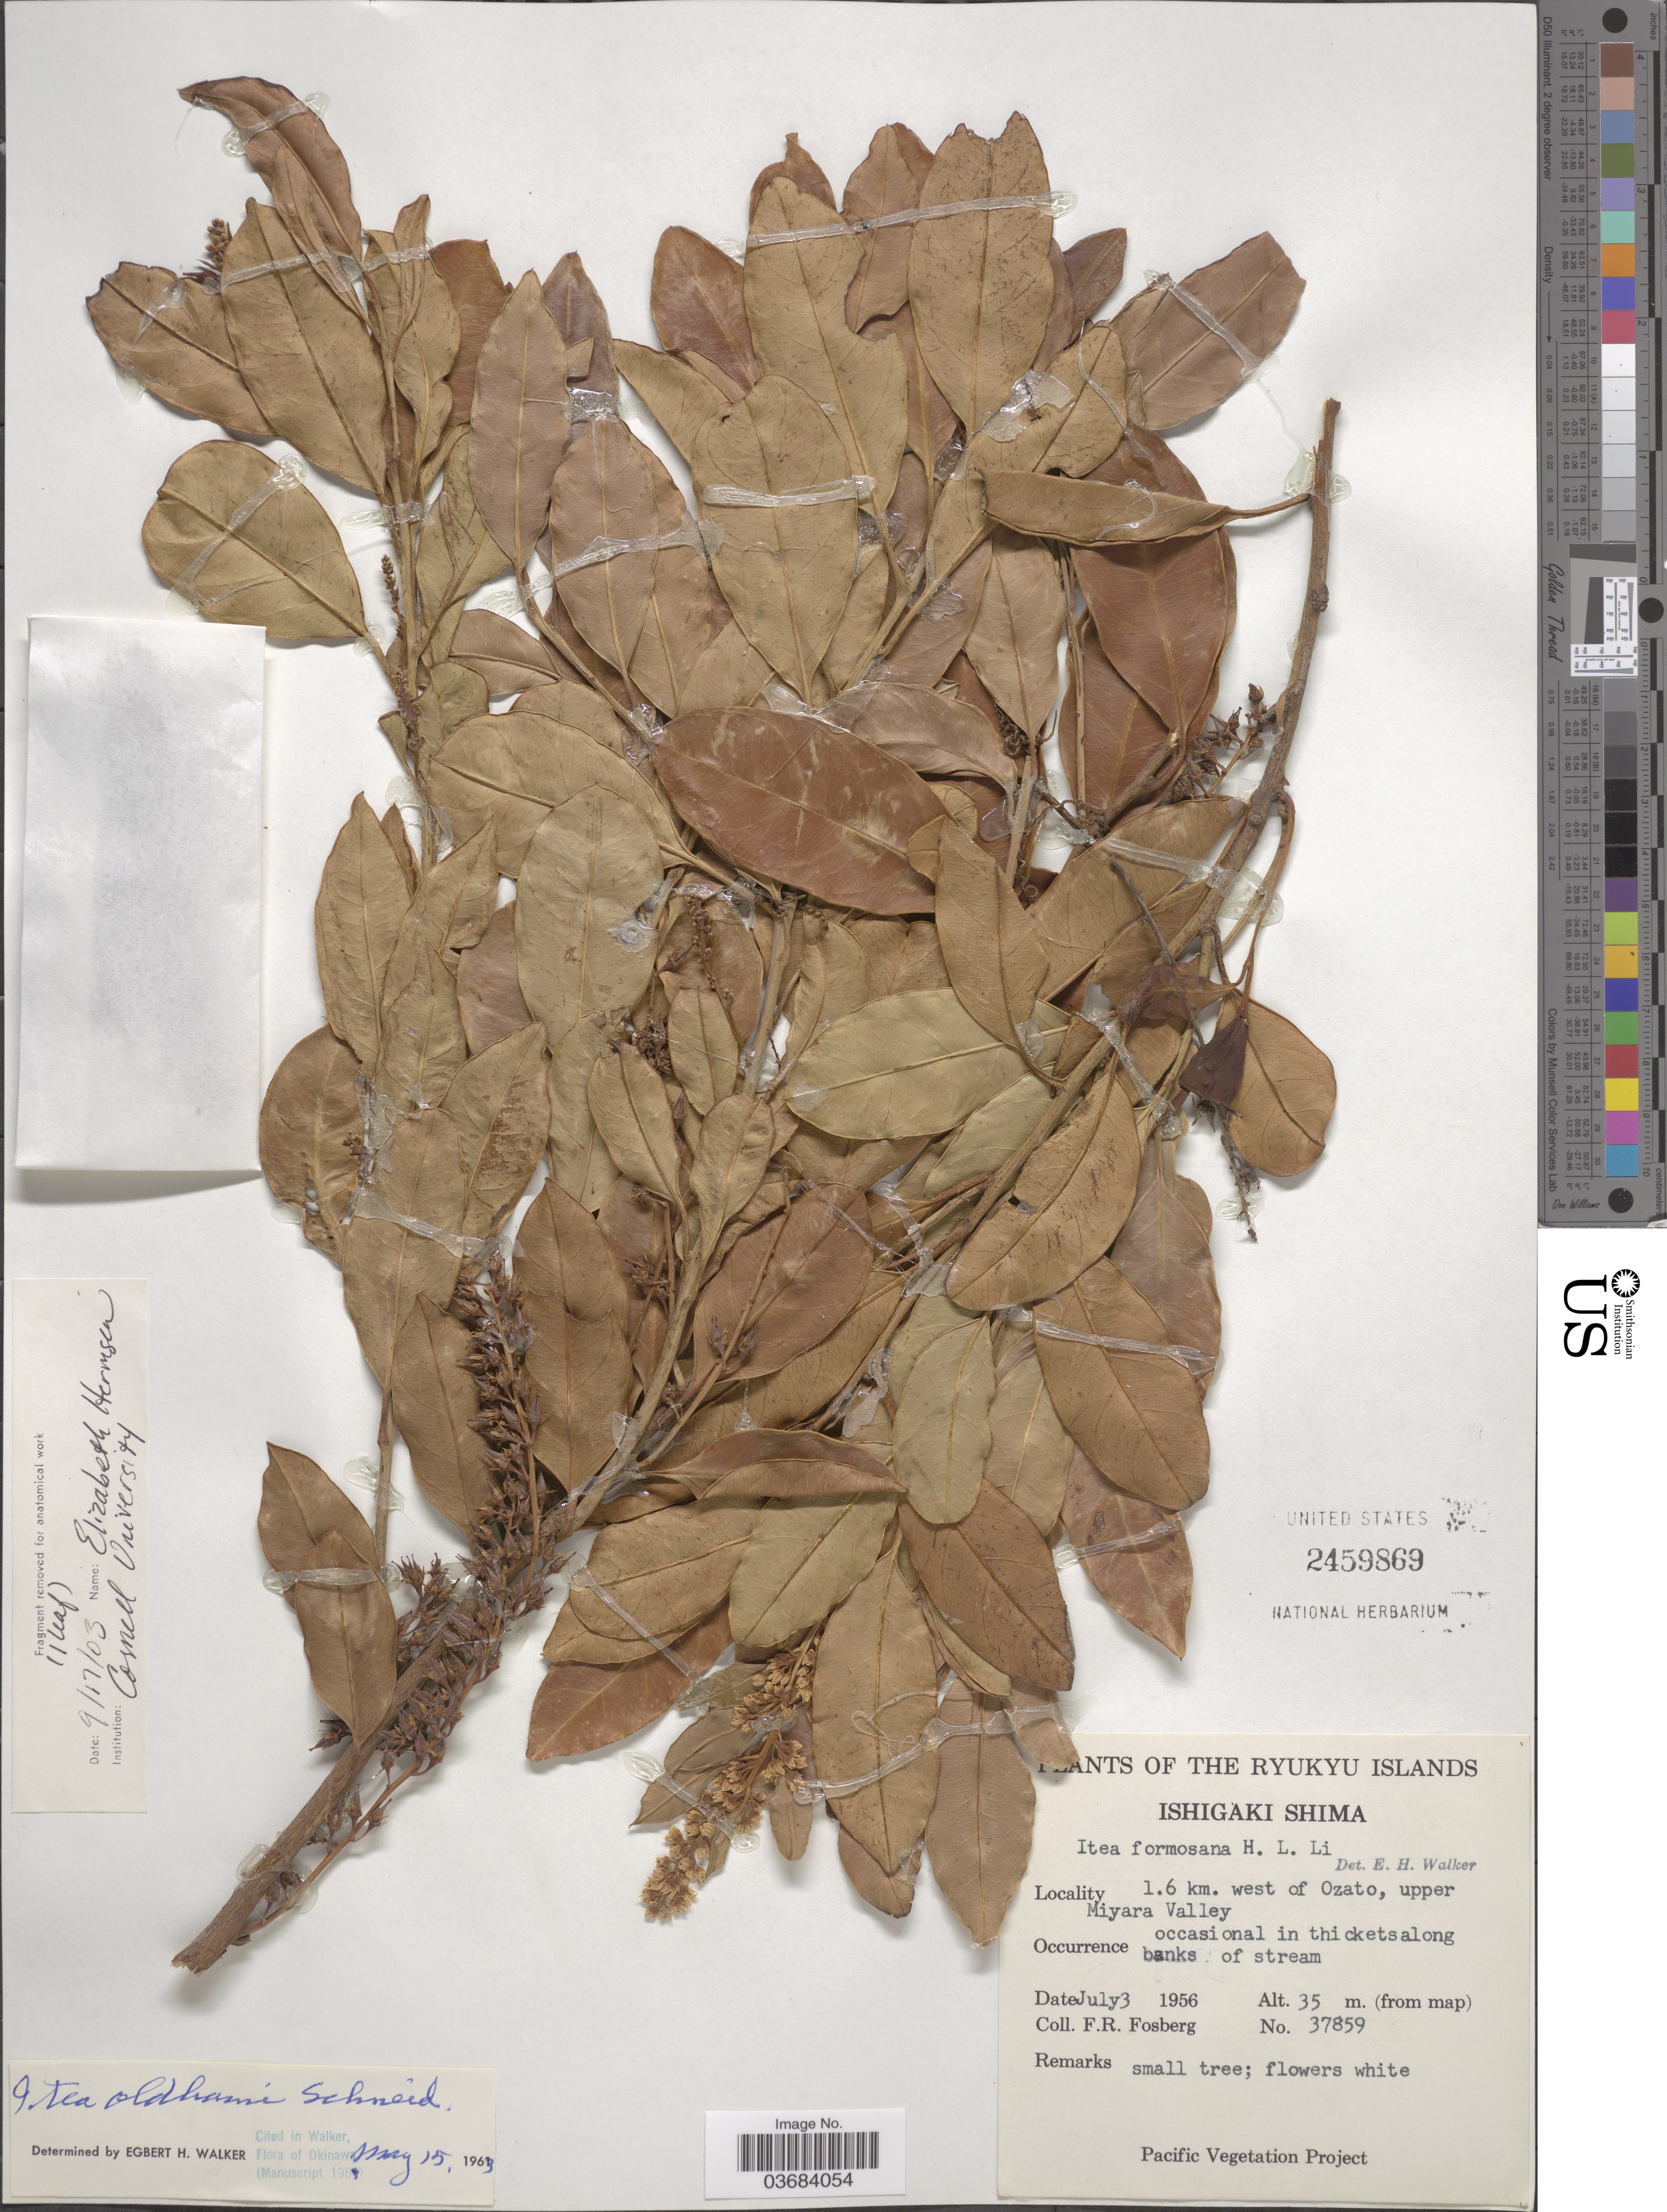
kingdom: Plantae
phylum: Tracheophyta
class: Magnoliopsida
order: Saxifragales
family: Iteaceae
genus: Itea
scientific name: Itea oldhamii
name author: C.K. Schneid.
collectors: F. R. Fosberg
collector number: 37859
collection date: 1956-07-03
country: Japan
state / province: Okinawa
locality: The Ryukyu Islands. Ishigaki Shima. 1.6 km. west of Ozato, upper Miyara Valley.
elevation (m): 35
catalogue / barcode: US 2459869